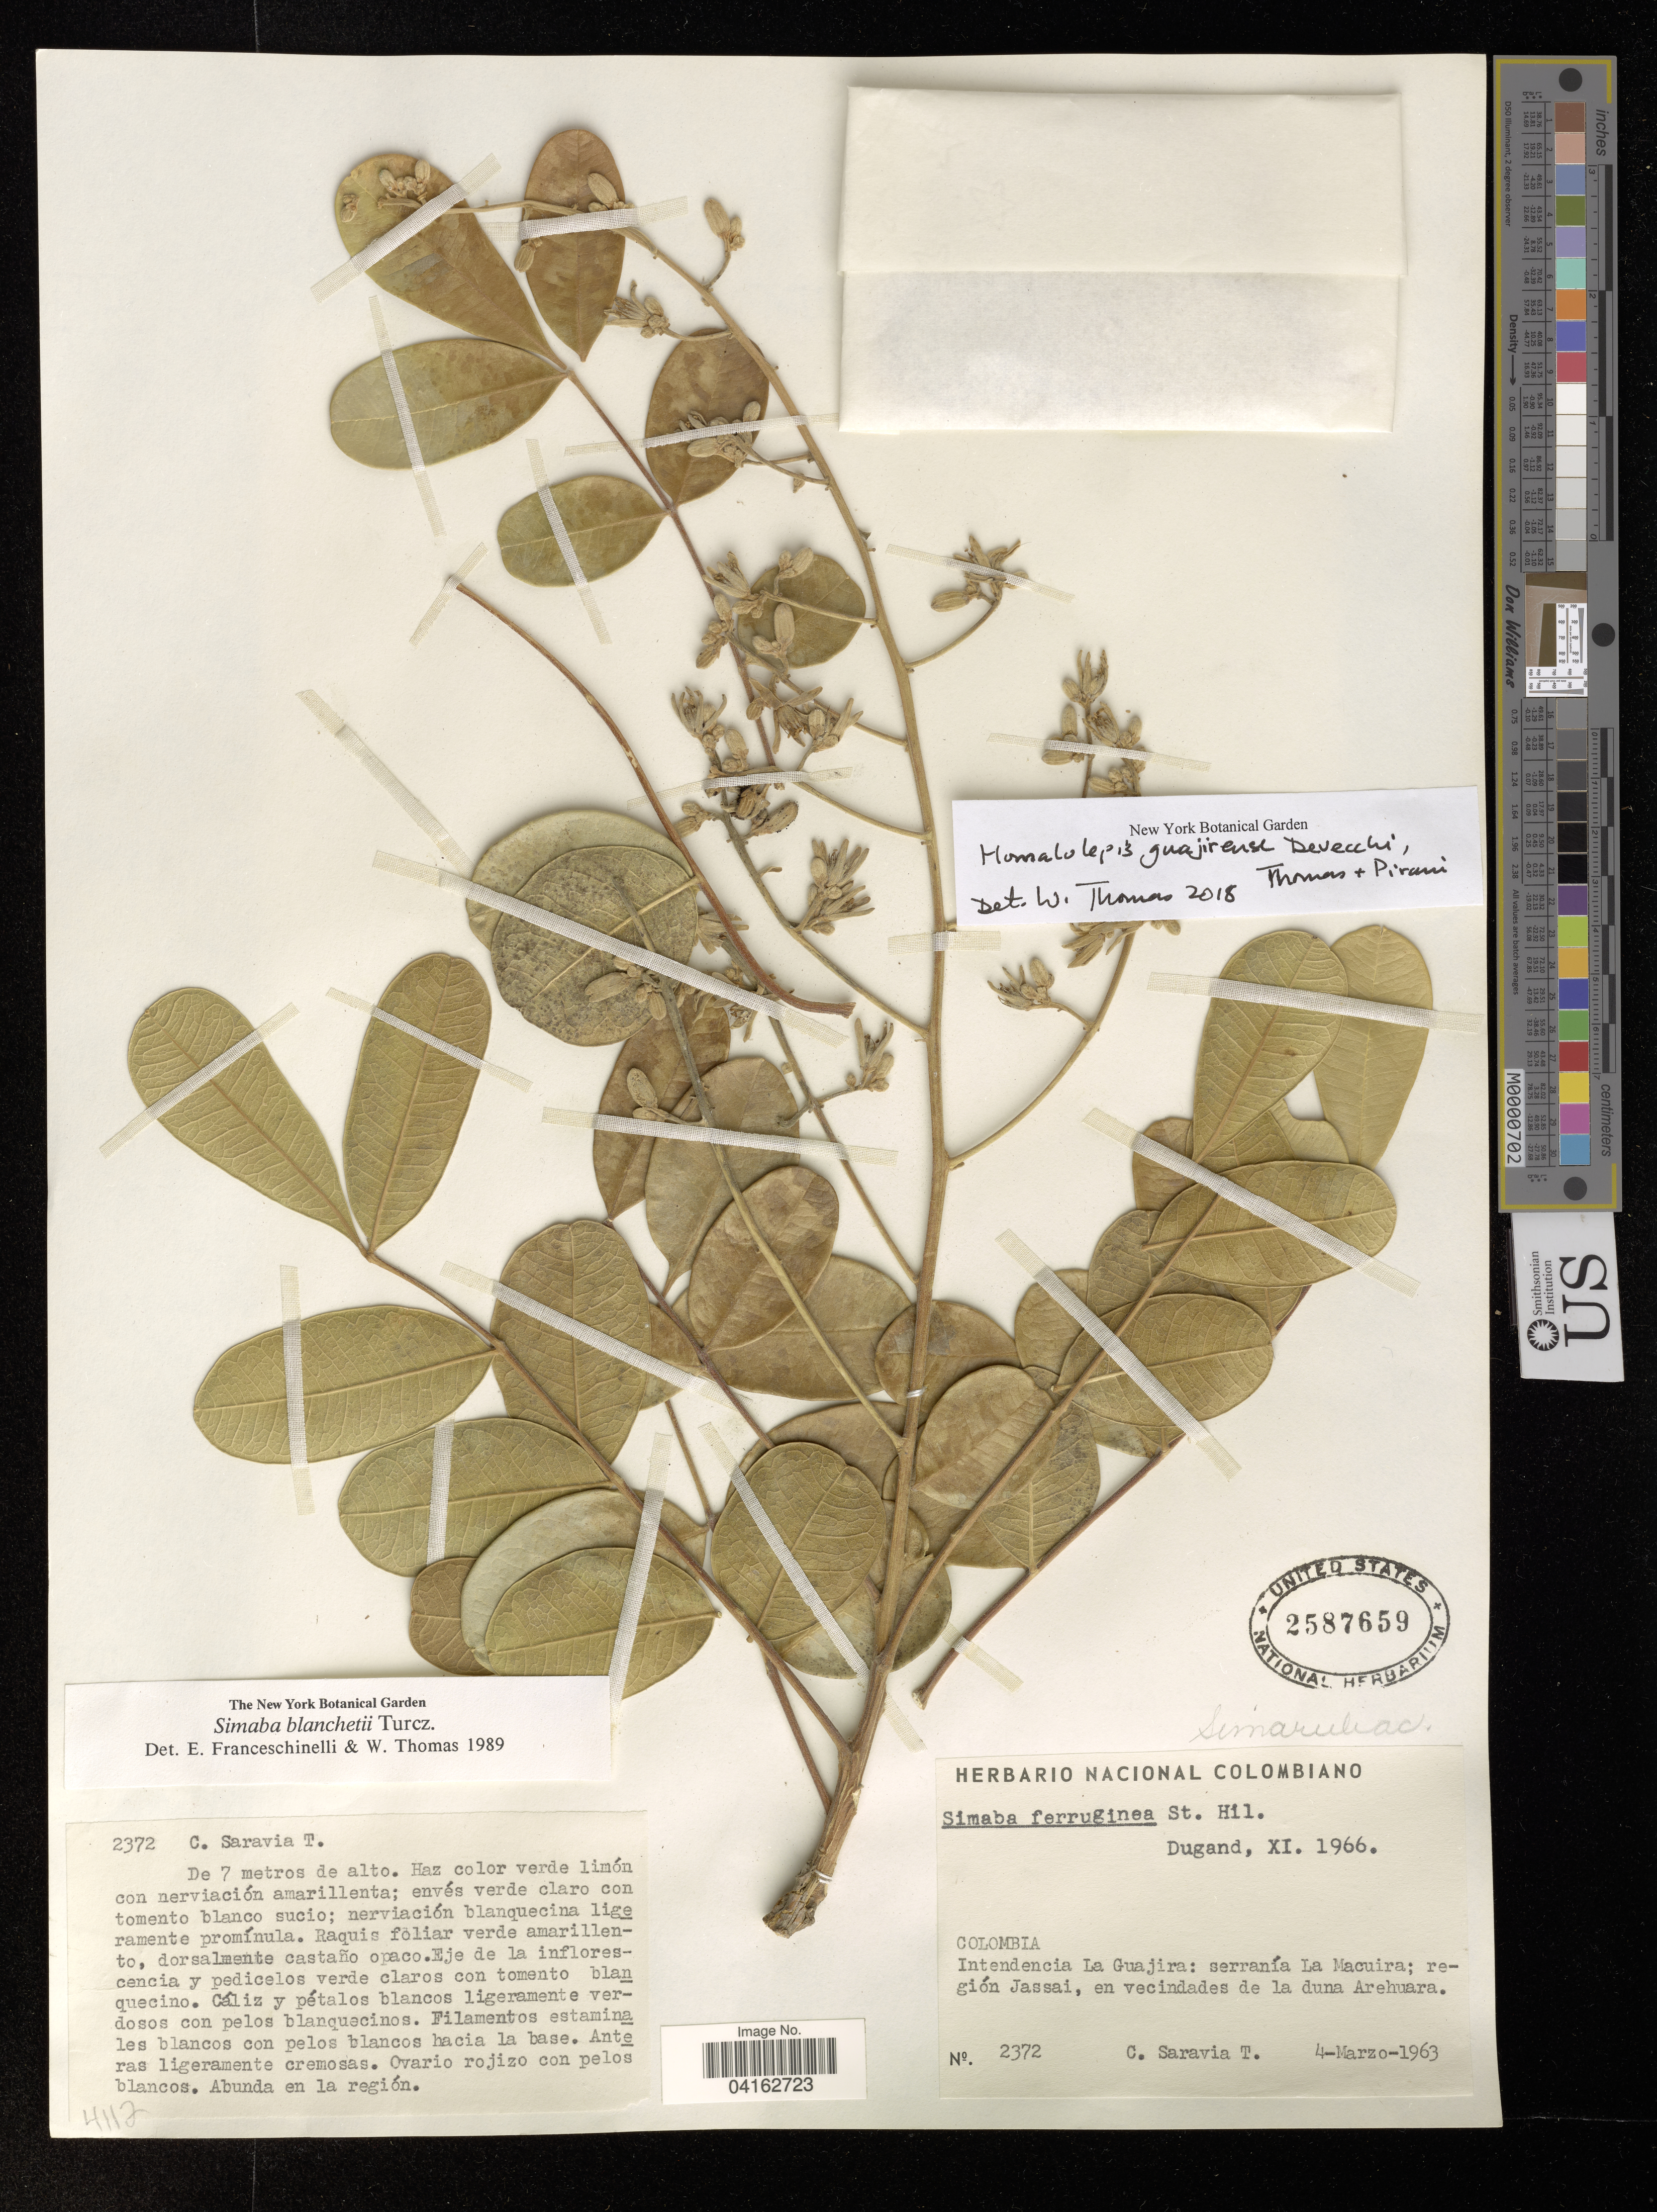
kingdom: Plantae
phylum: Tracheophyta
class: Magnoliopsida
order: Sapindales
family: Simaroubaceae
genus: Homalolepis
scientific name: Homalolepis glabra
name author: (Engl.) Devecchi & Pirani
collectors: C. Saravia T.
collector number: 2372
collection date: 1963-03-04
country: Colombia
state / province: La Guajira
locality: Intendencia La Guajira: serranía La Macuira; región Jassai, en vecindades de la duna Arehuara.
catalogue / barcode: US 2587659